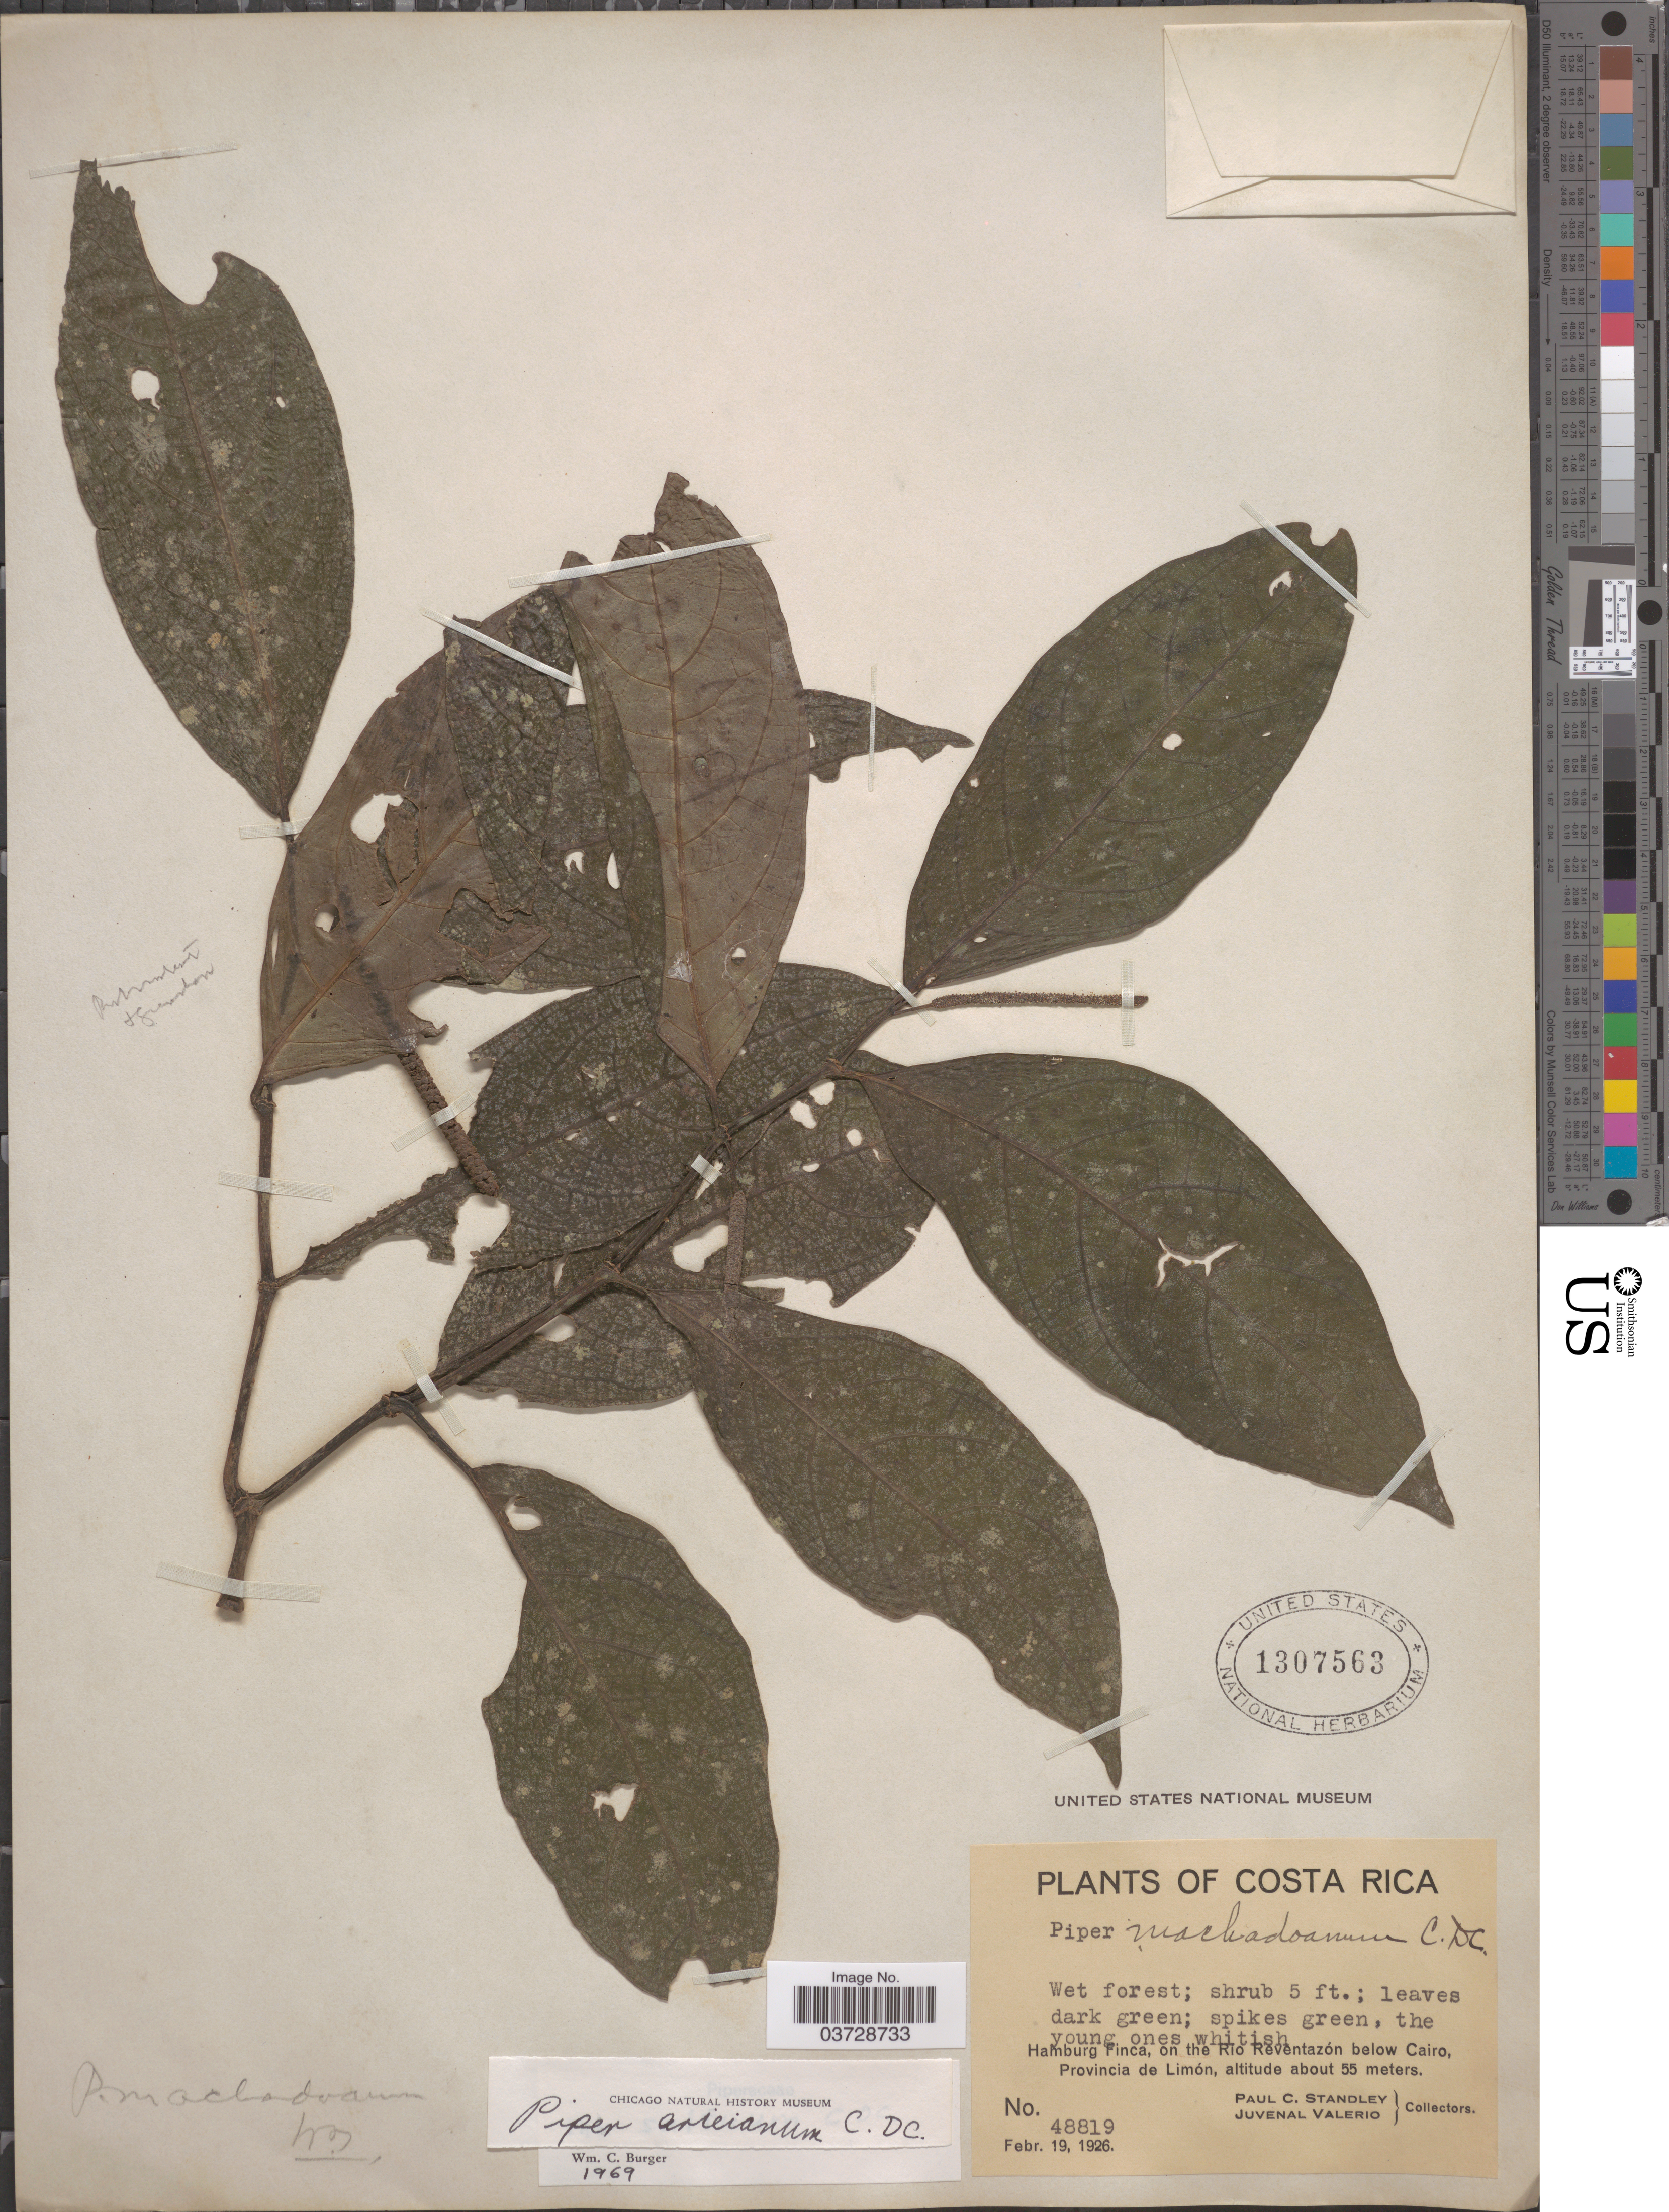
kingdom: Plantae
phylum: Tracheophyta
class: Magnoliopsida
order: Piperales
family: Piperaceae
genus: Piper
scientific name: Piper arieianum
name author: C. DC.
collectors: P. C. Standley & J. Valerio R.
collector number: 48819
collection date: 1926-02-19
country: Costa Rica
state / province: Limón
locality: Hamburg Finca, on the Río Reventazón below Cairo.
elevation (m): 55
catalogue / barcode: US 1307563